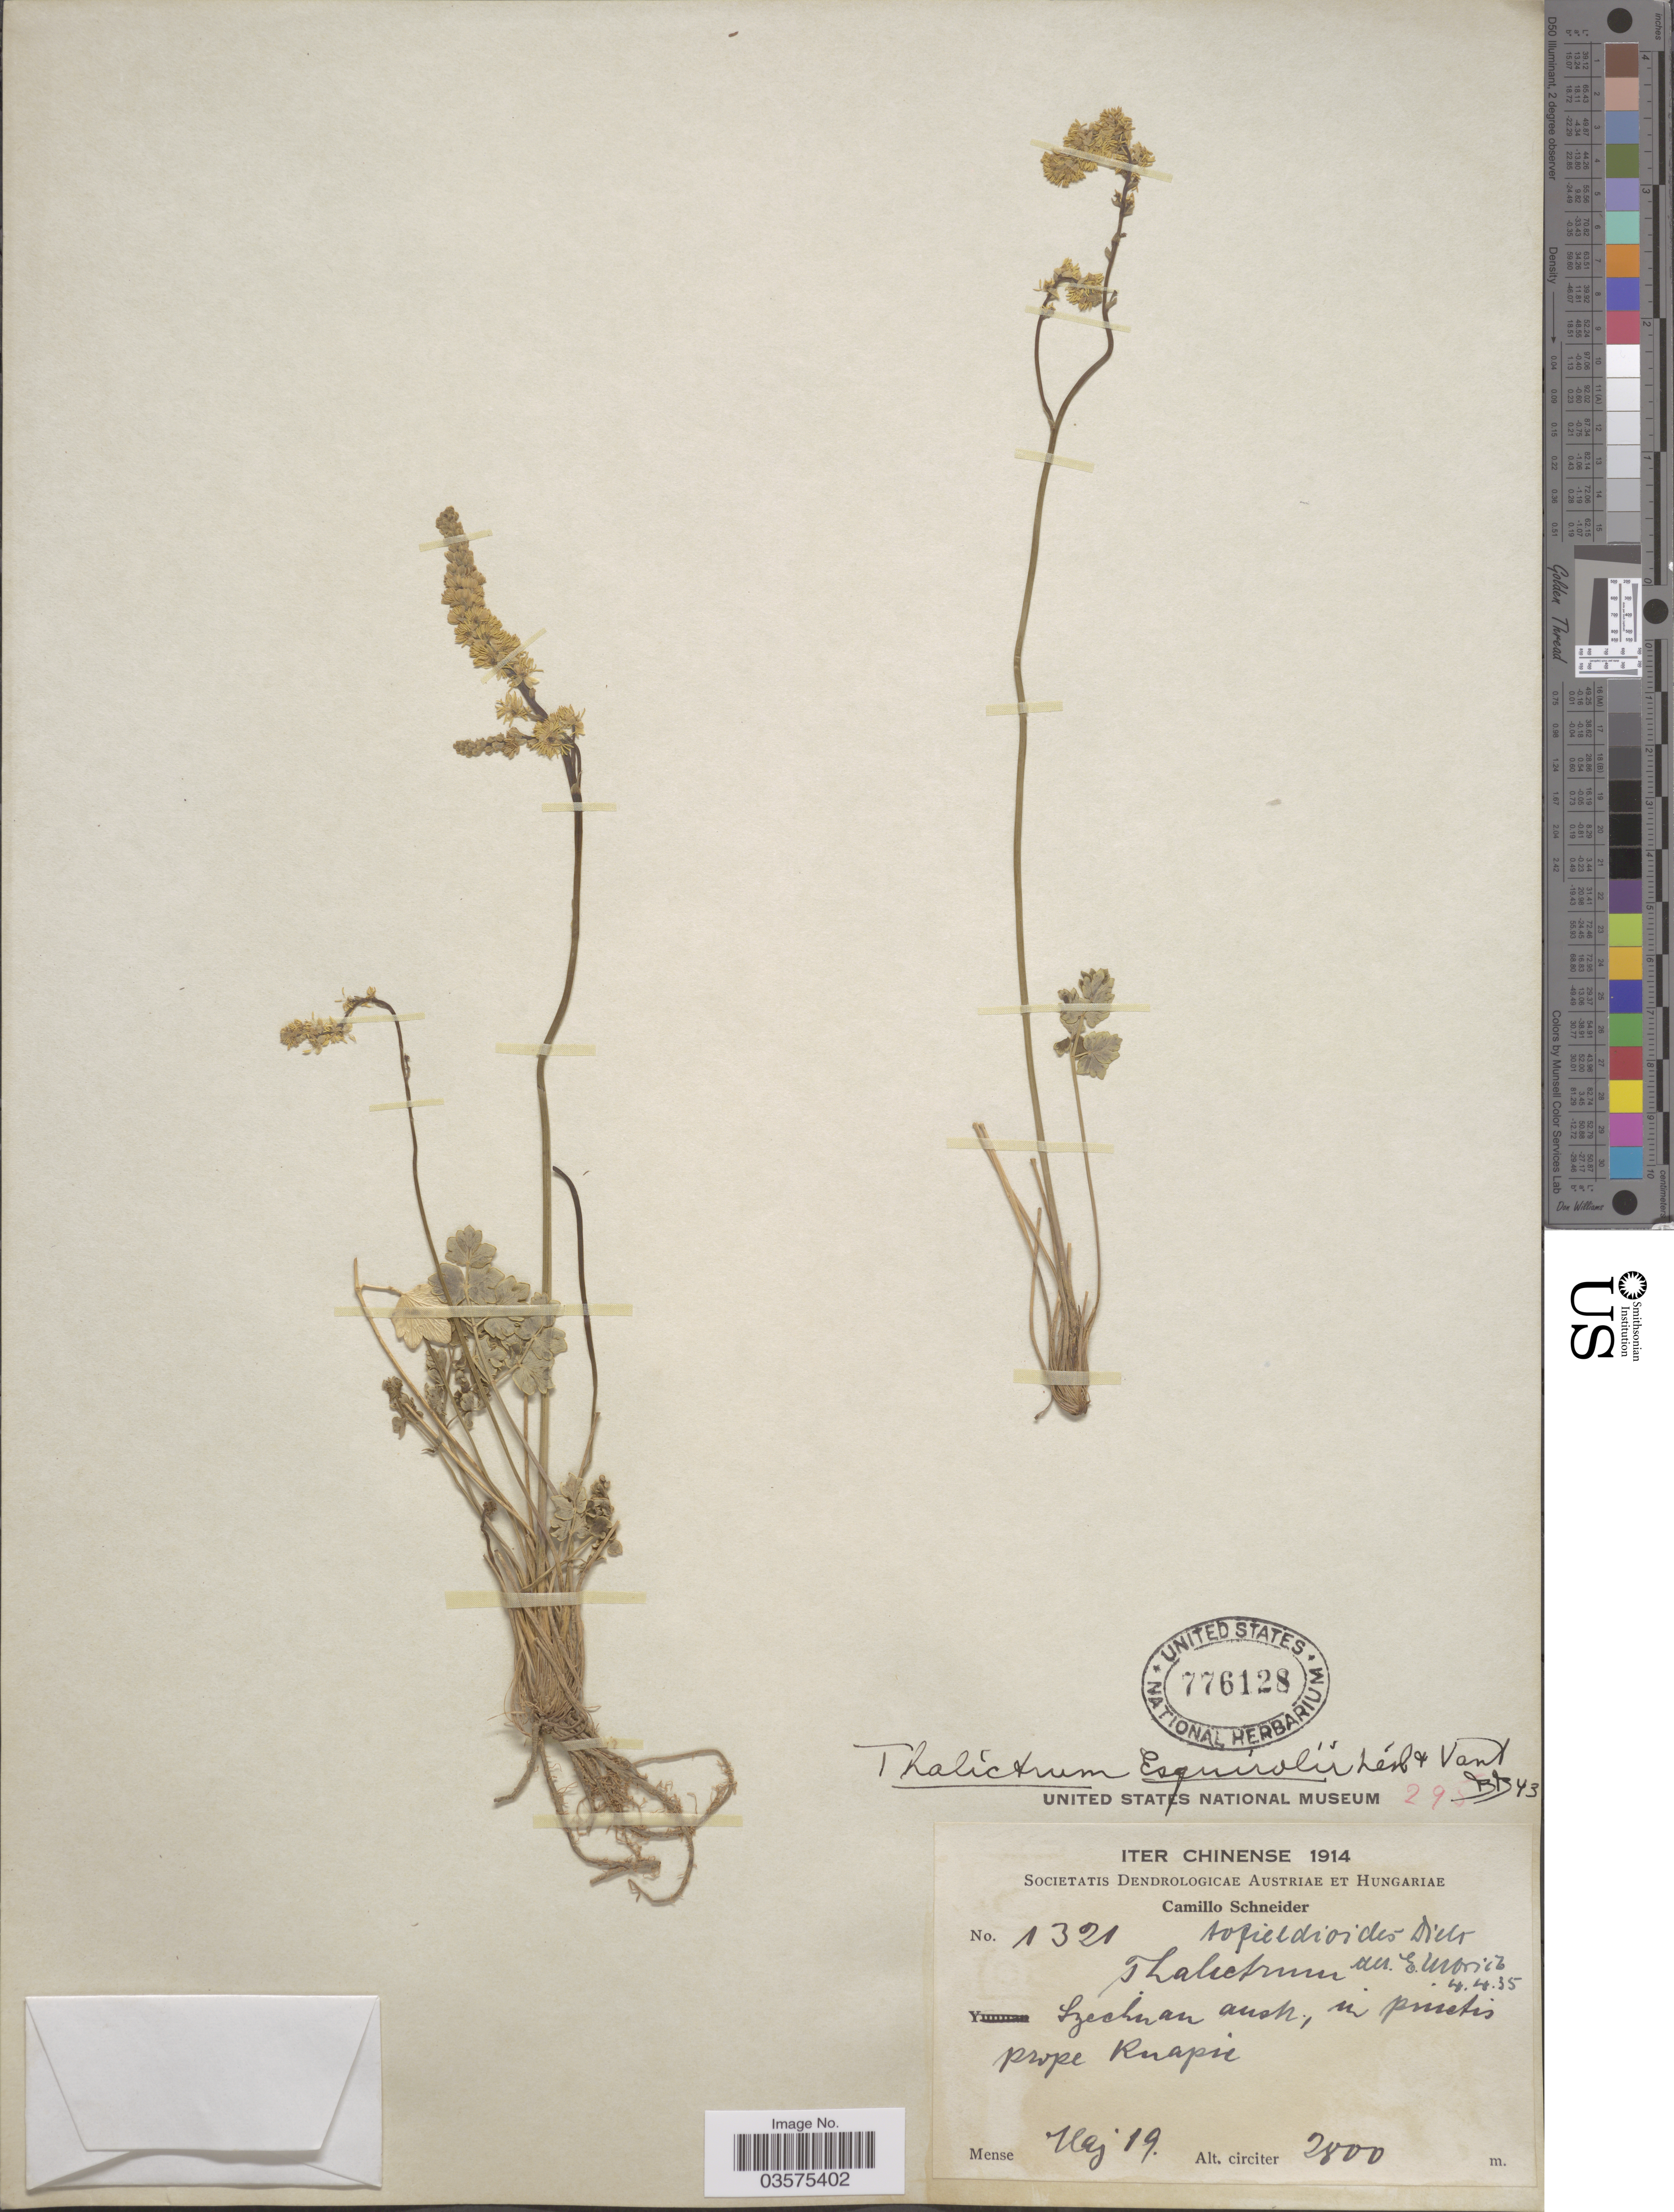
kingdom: Plantae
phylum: Tracheophyta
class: Magnoliopsida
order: Ranunculales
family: Ranunculaceae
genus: Thalictrum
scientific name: Thalictrum esquirolii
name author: H. Lév. & Vaniot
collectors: C. K. Schneider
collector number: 1321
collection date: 1914-05-19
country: China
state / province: Sichuan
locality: Szechuan austr., in pinetes prope Ruapi [interpreted].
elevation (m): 2800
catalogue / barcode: US 776128